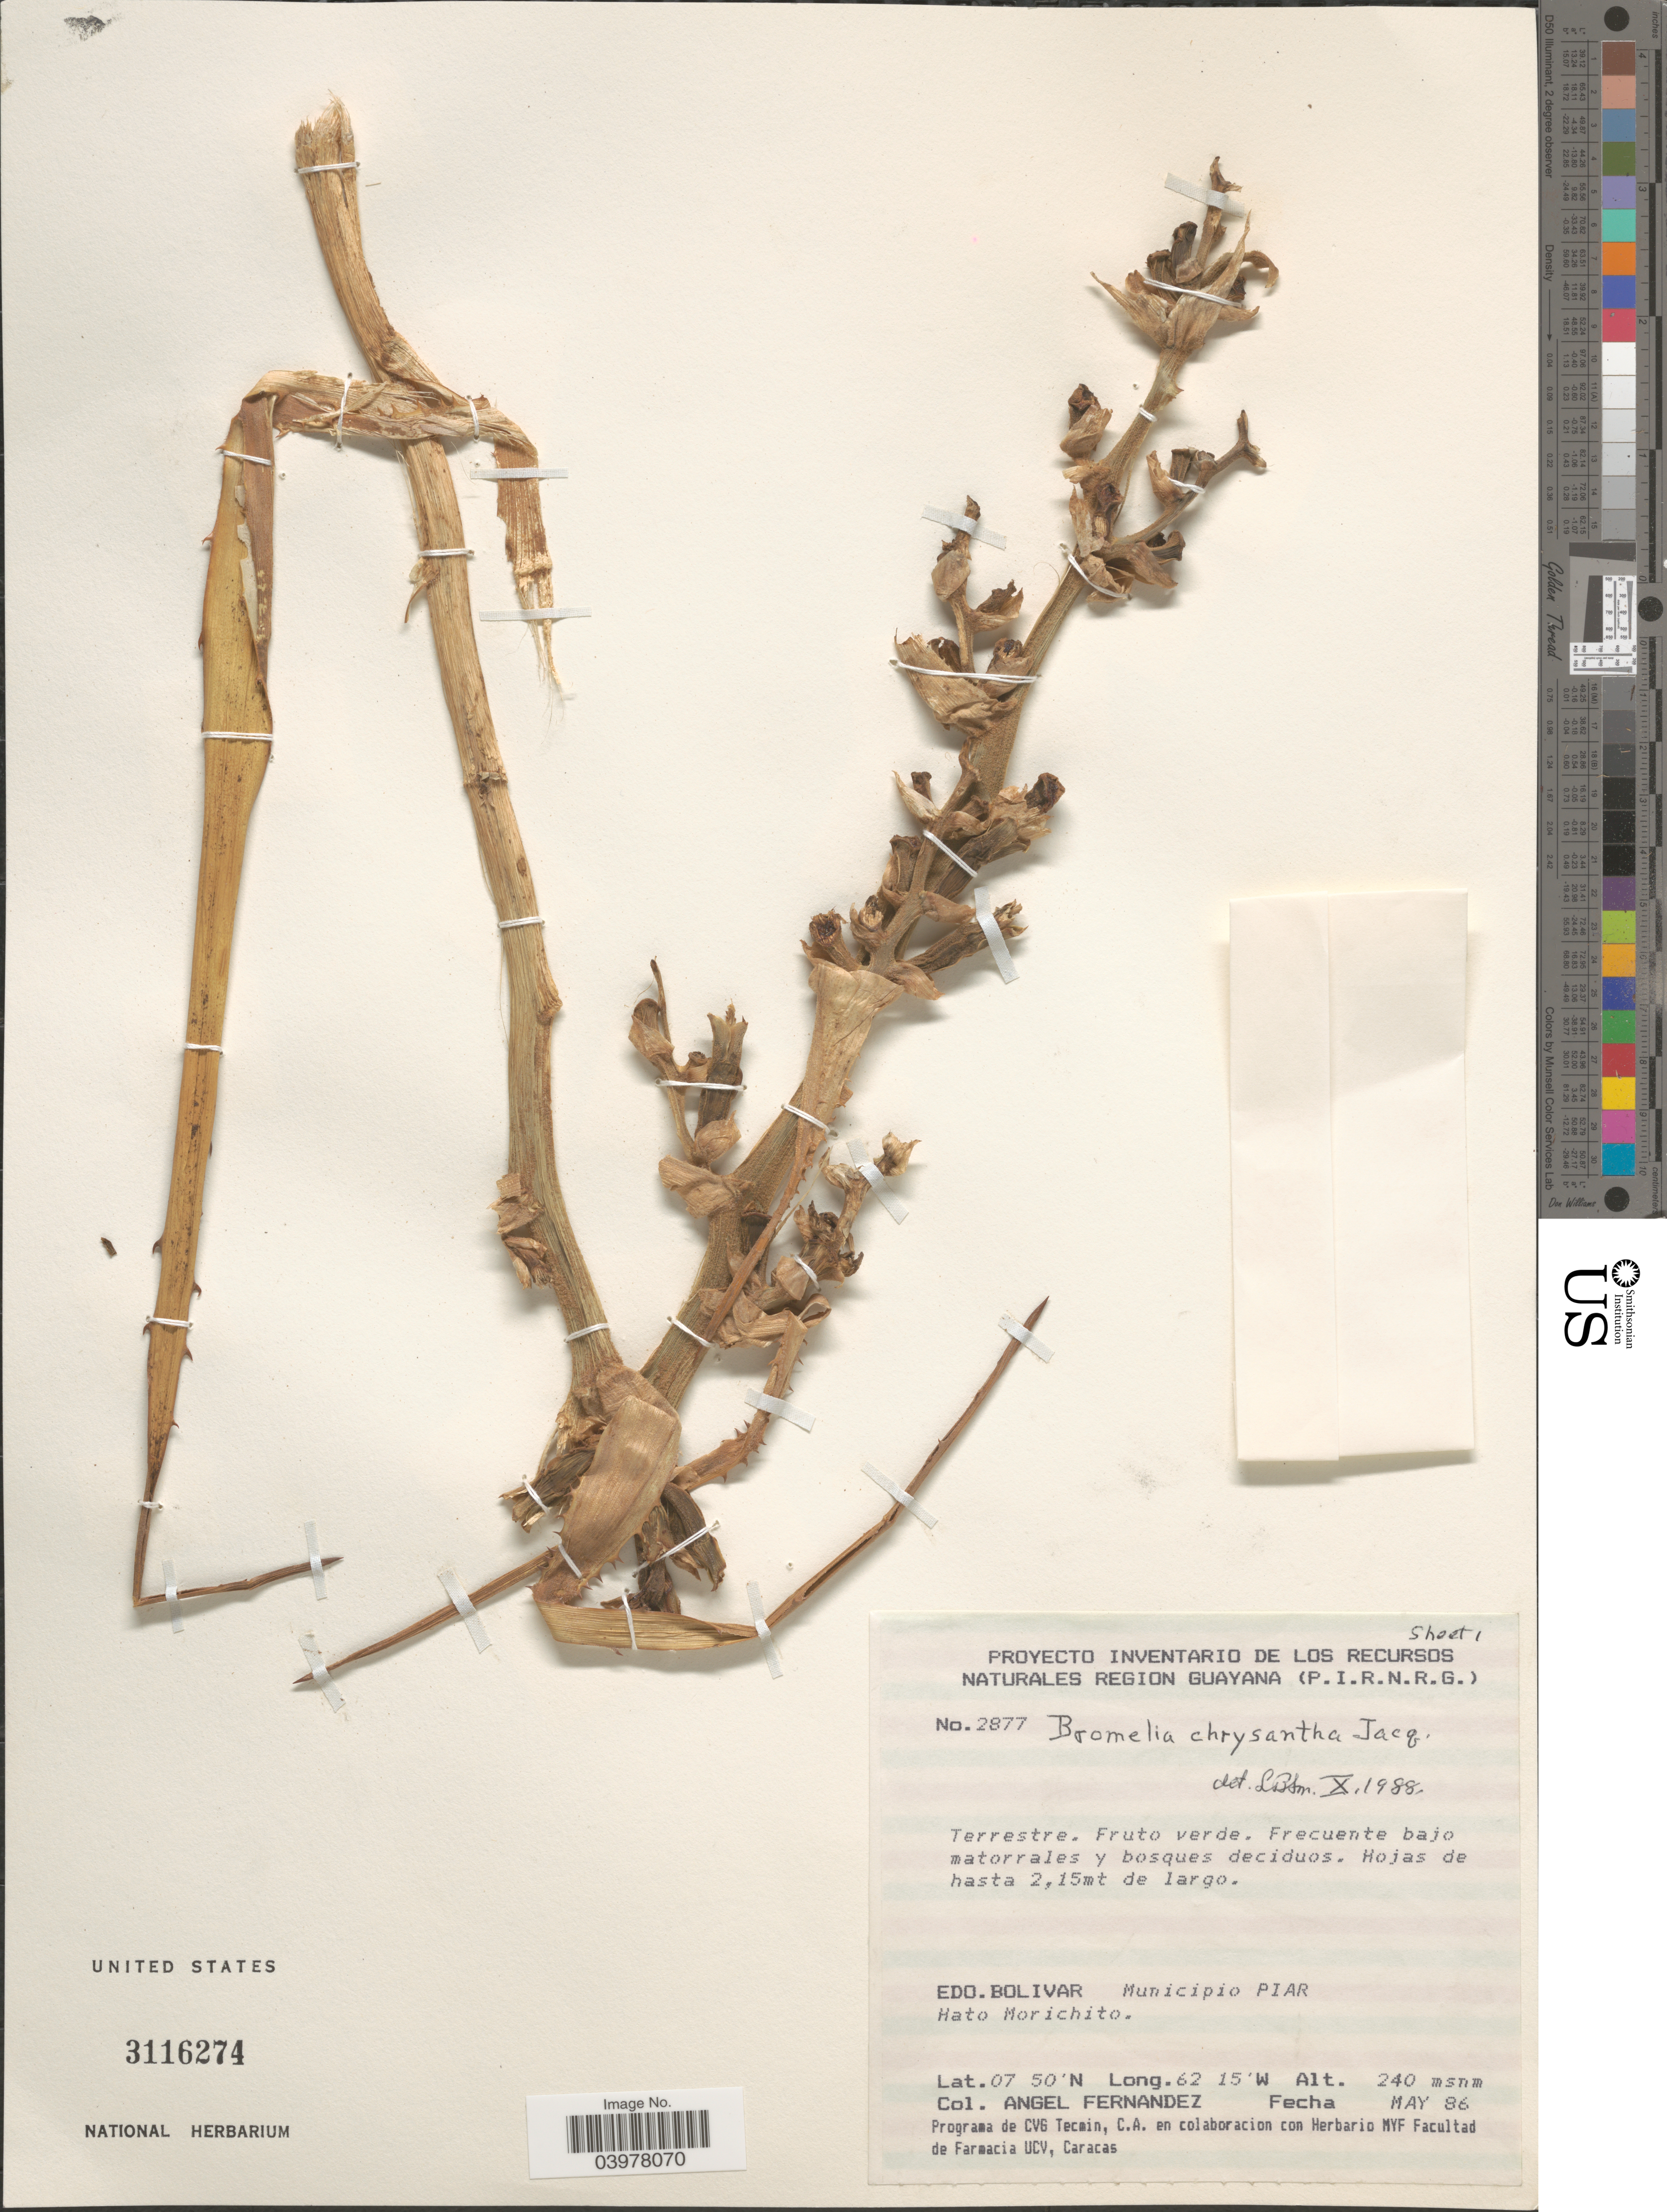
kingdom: Plantae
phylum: Tracheophyta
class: Liliopsida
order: Poales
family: Bromeliaceae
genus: Bromelia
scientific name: Bromelia chrysantha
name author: Jacq.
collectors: Á. Fernández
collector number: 2877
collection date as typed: Transcribed d/m/y: /5/86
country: Venezuela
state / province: Bolivar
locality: Municipio Piar, Hato Morichito.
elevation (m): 240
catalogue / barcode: US 3116274